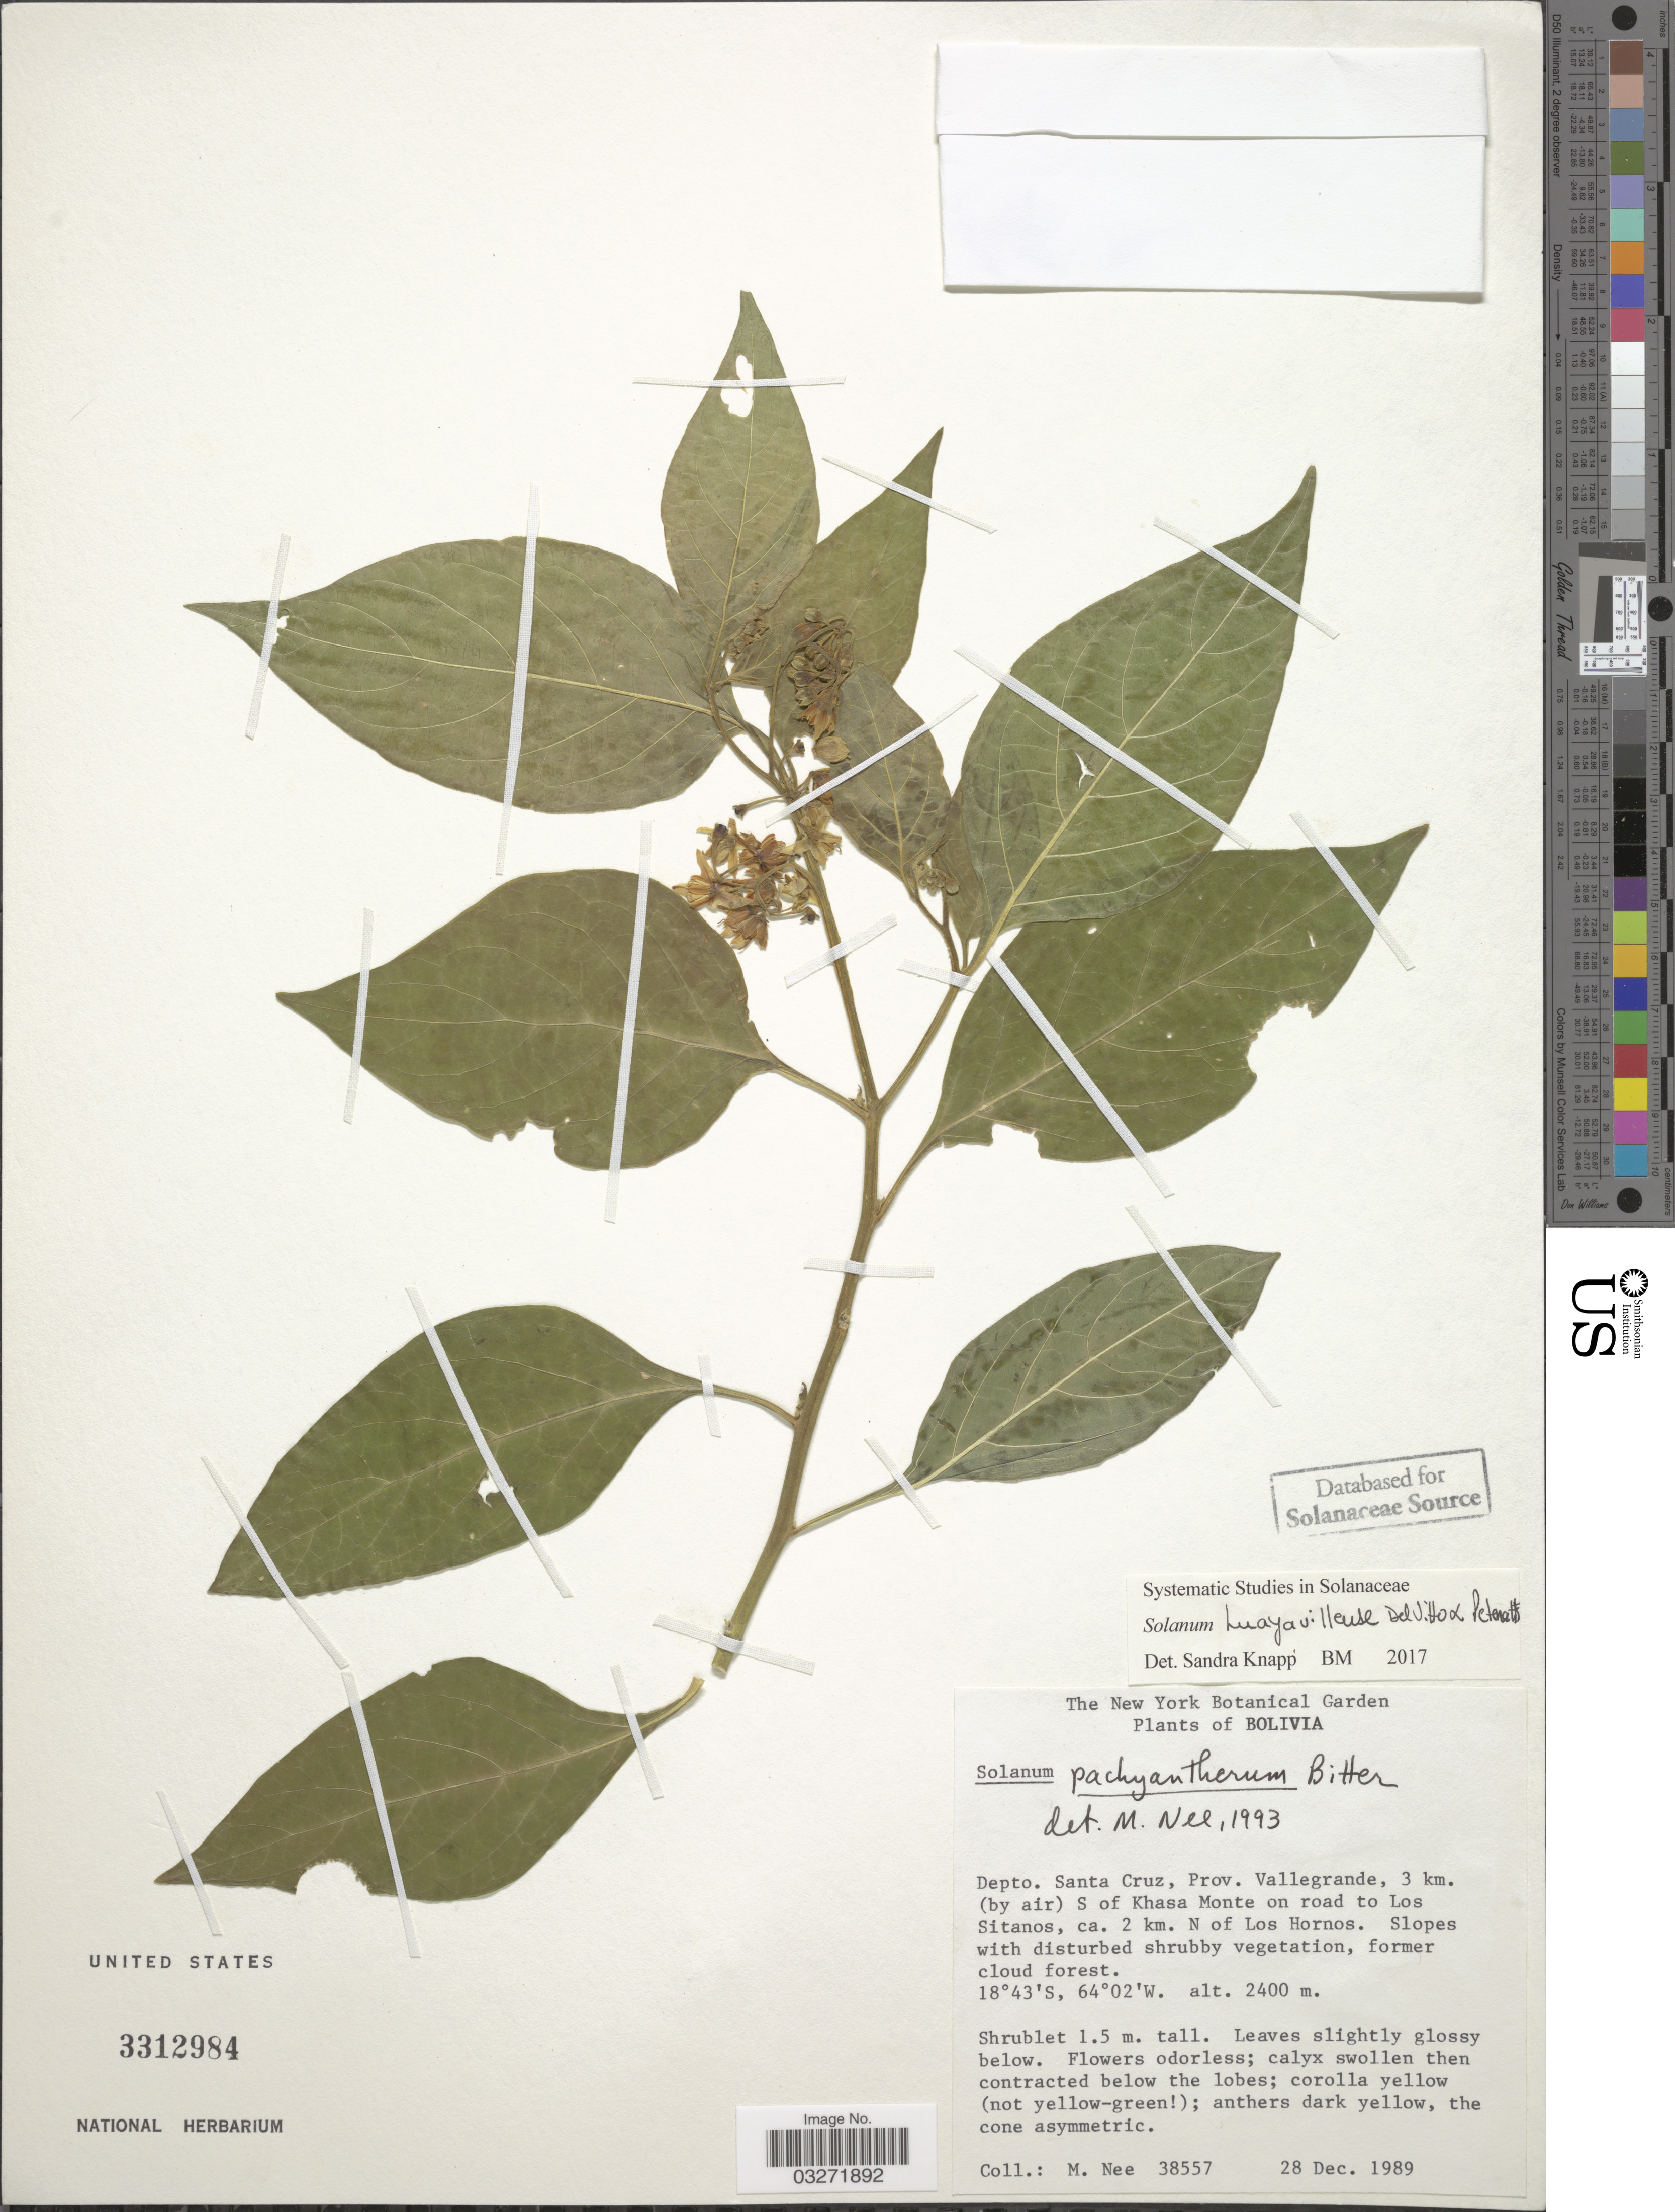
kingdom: Plantae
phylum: Tracheophyta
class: Magnoliopsida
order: Solanales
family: Solanaceae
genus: Solanum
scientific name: Solanum huayavillense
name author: Del Vitto & Peten.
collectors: M. Nee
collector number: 38557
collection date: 1989-12-28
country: Bolivia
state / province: Santa Cruz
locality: Depto. Santa Cruz, Prov. Vallegrande, 3 km. (by air) S of Khasa Monte on road to Los Sitanos, ca. 2 km. N of Los Hornos.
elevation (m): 2400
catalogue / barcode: US 3312984